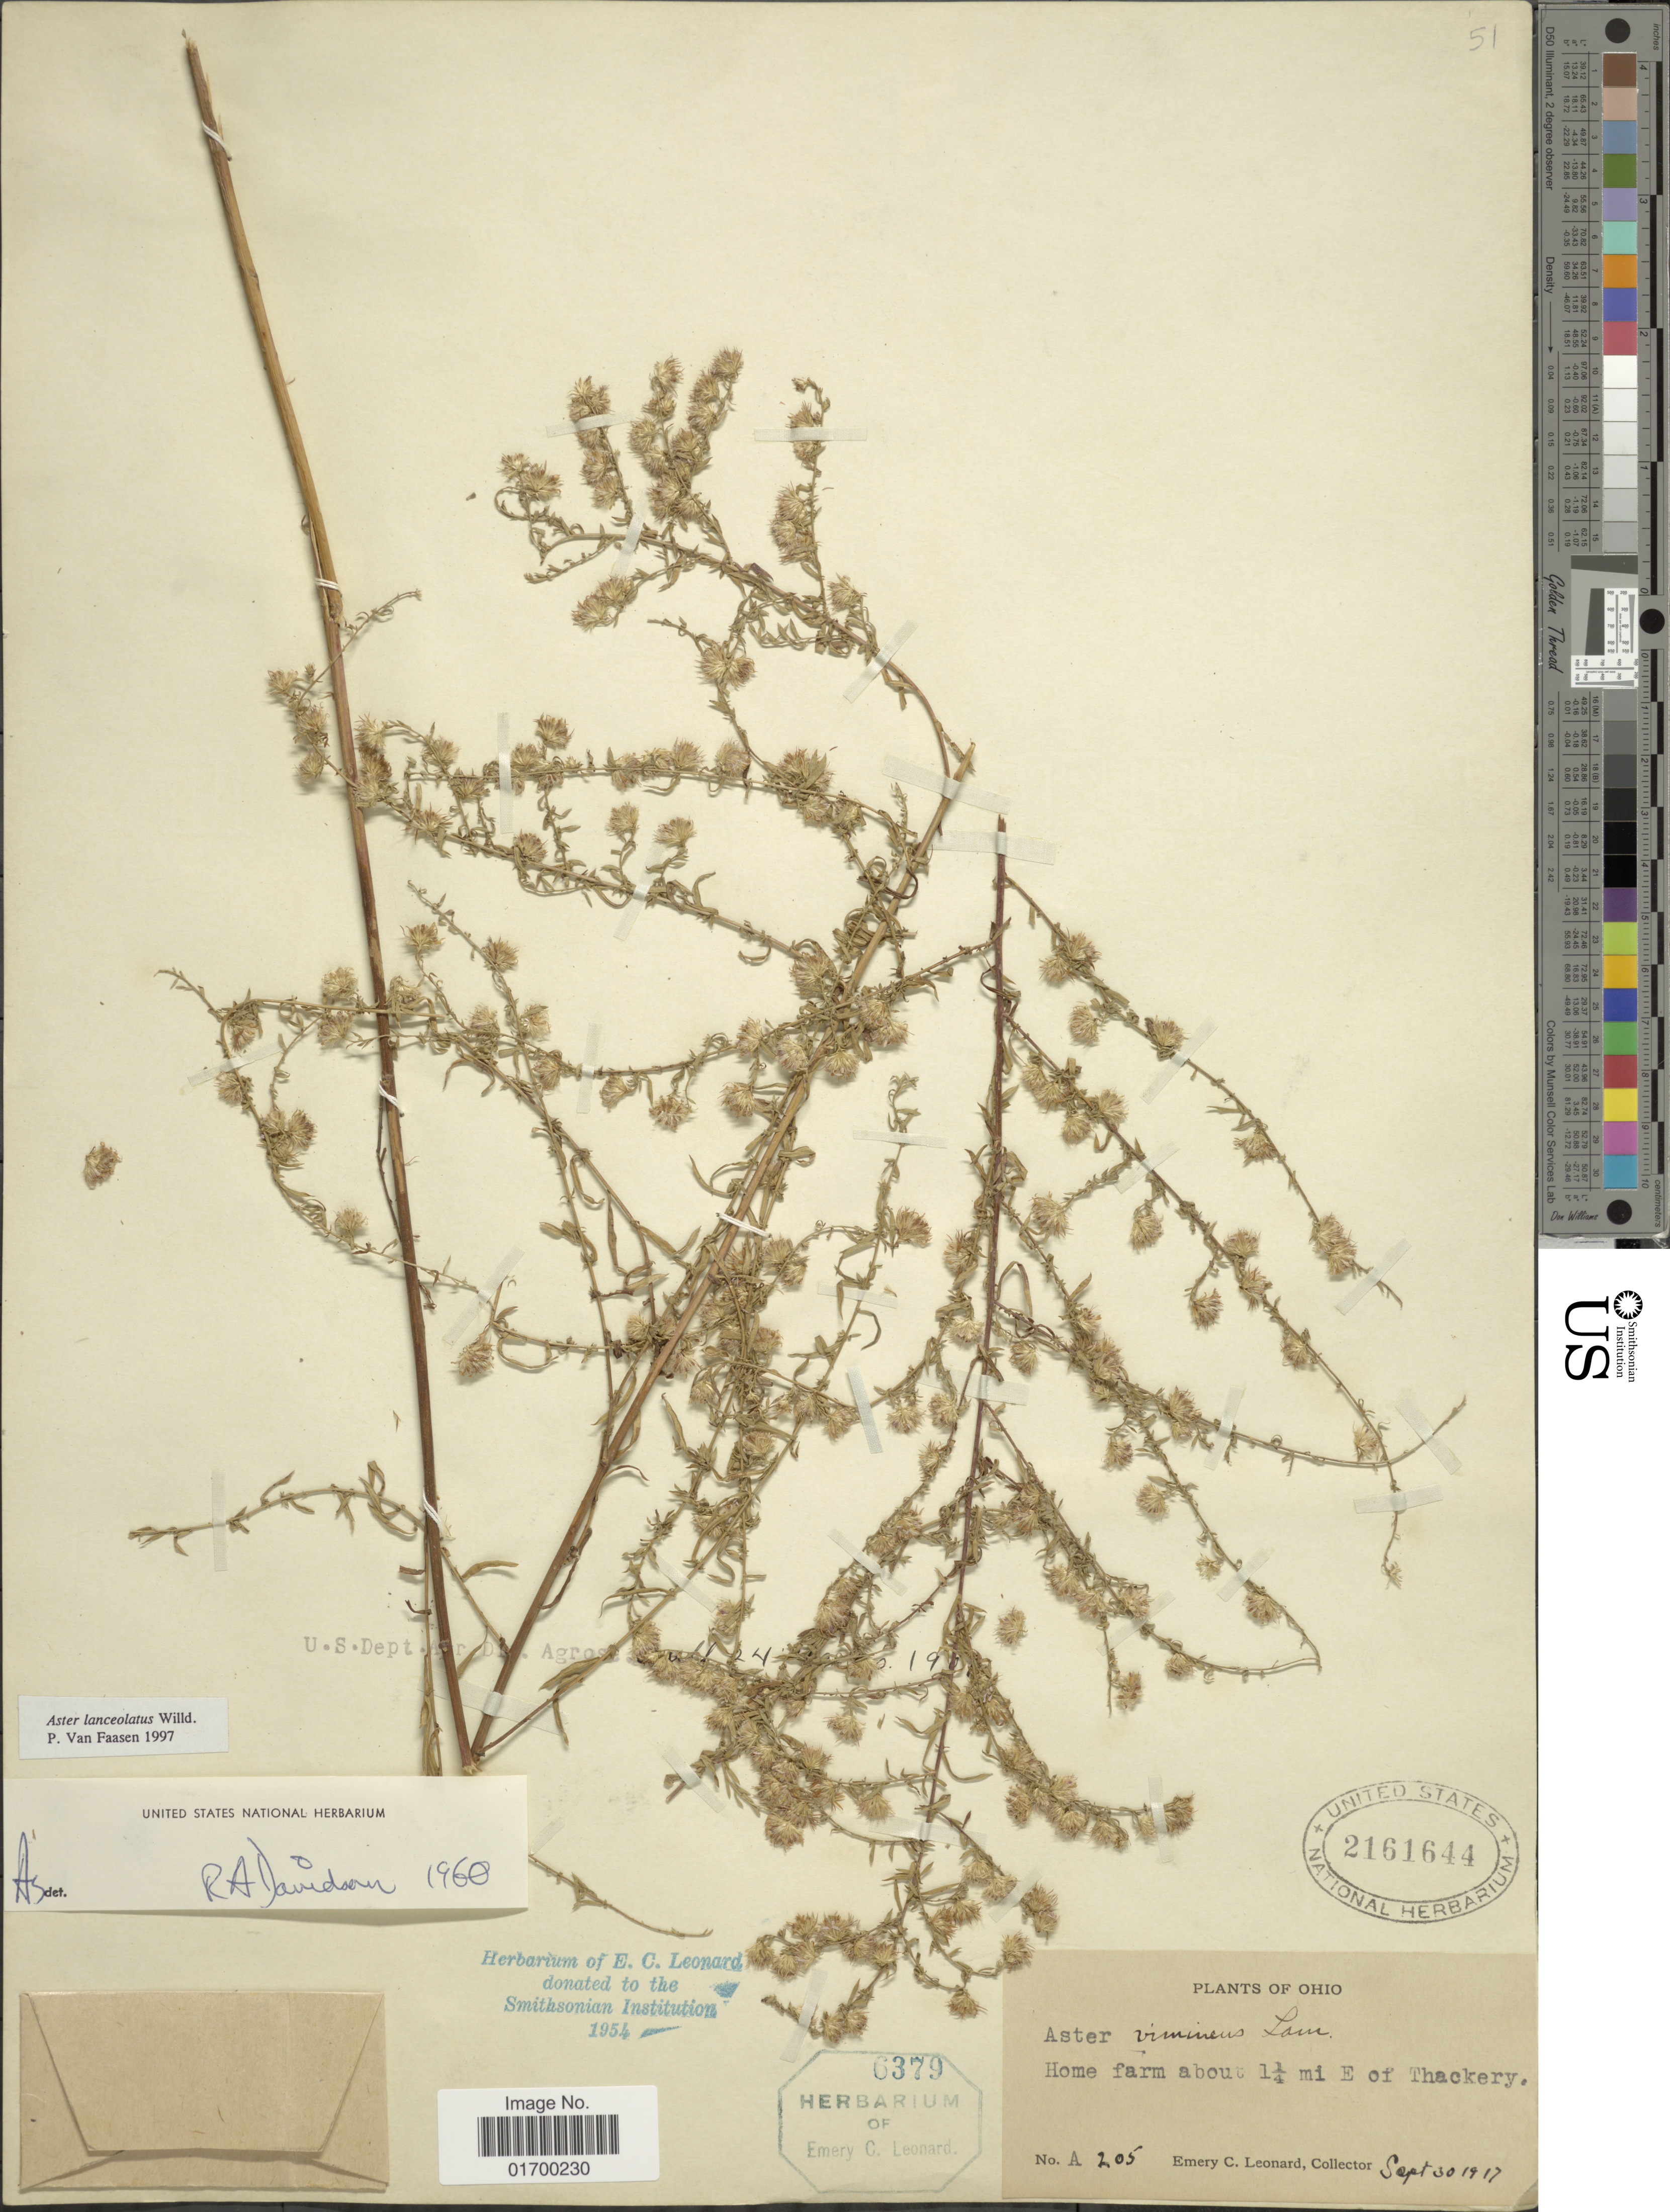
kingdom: Plantae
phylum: Tracheophyta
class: Magnoliopsida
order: Asterales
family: Asteraceae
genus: Symphyotrichum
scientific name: Symphyotrichum lanceolatum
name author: (Willd.) G.L. Nesom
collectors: E. C. Leonard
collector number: A 205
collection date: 1917-09-30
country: United States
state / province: Ohio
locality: Home farm about 1¼ mi E of Thackery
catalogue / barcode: US 2161644